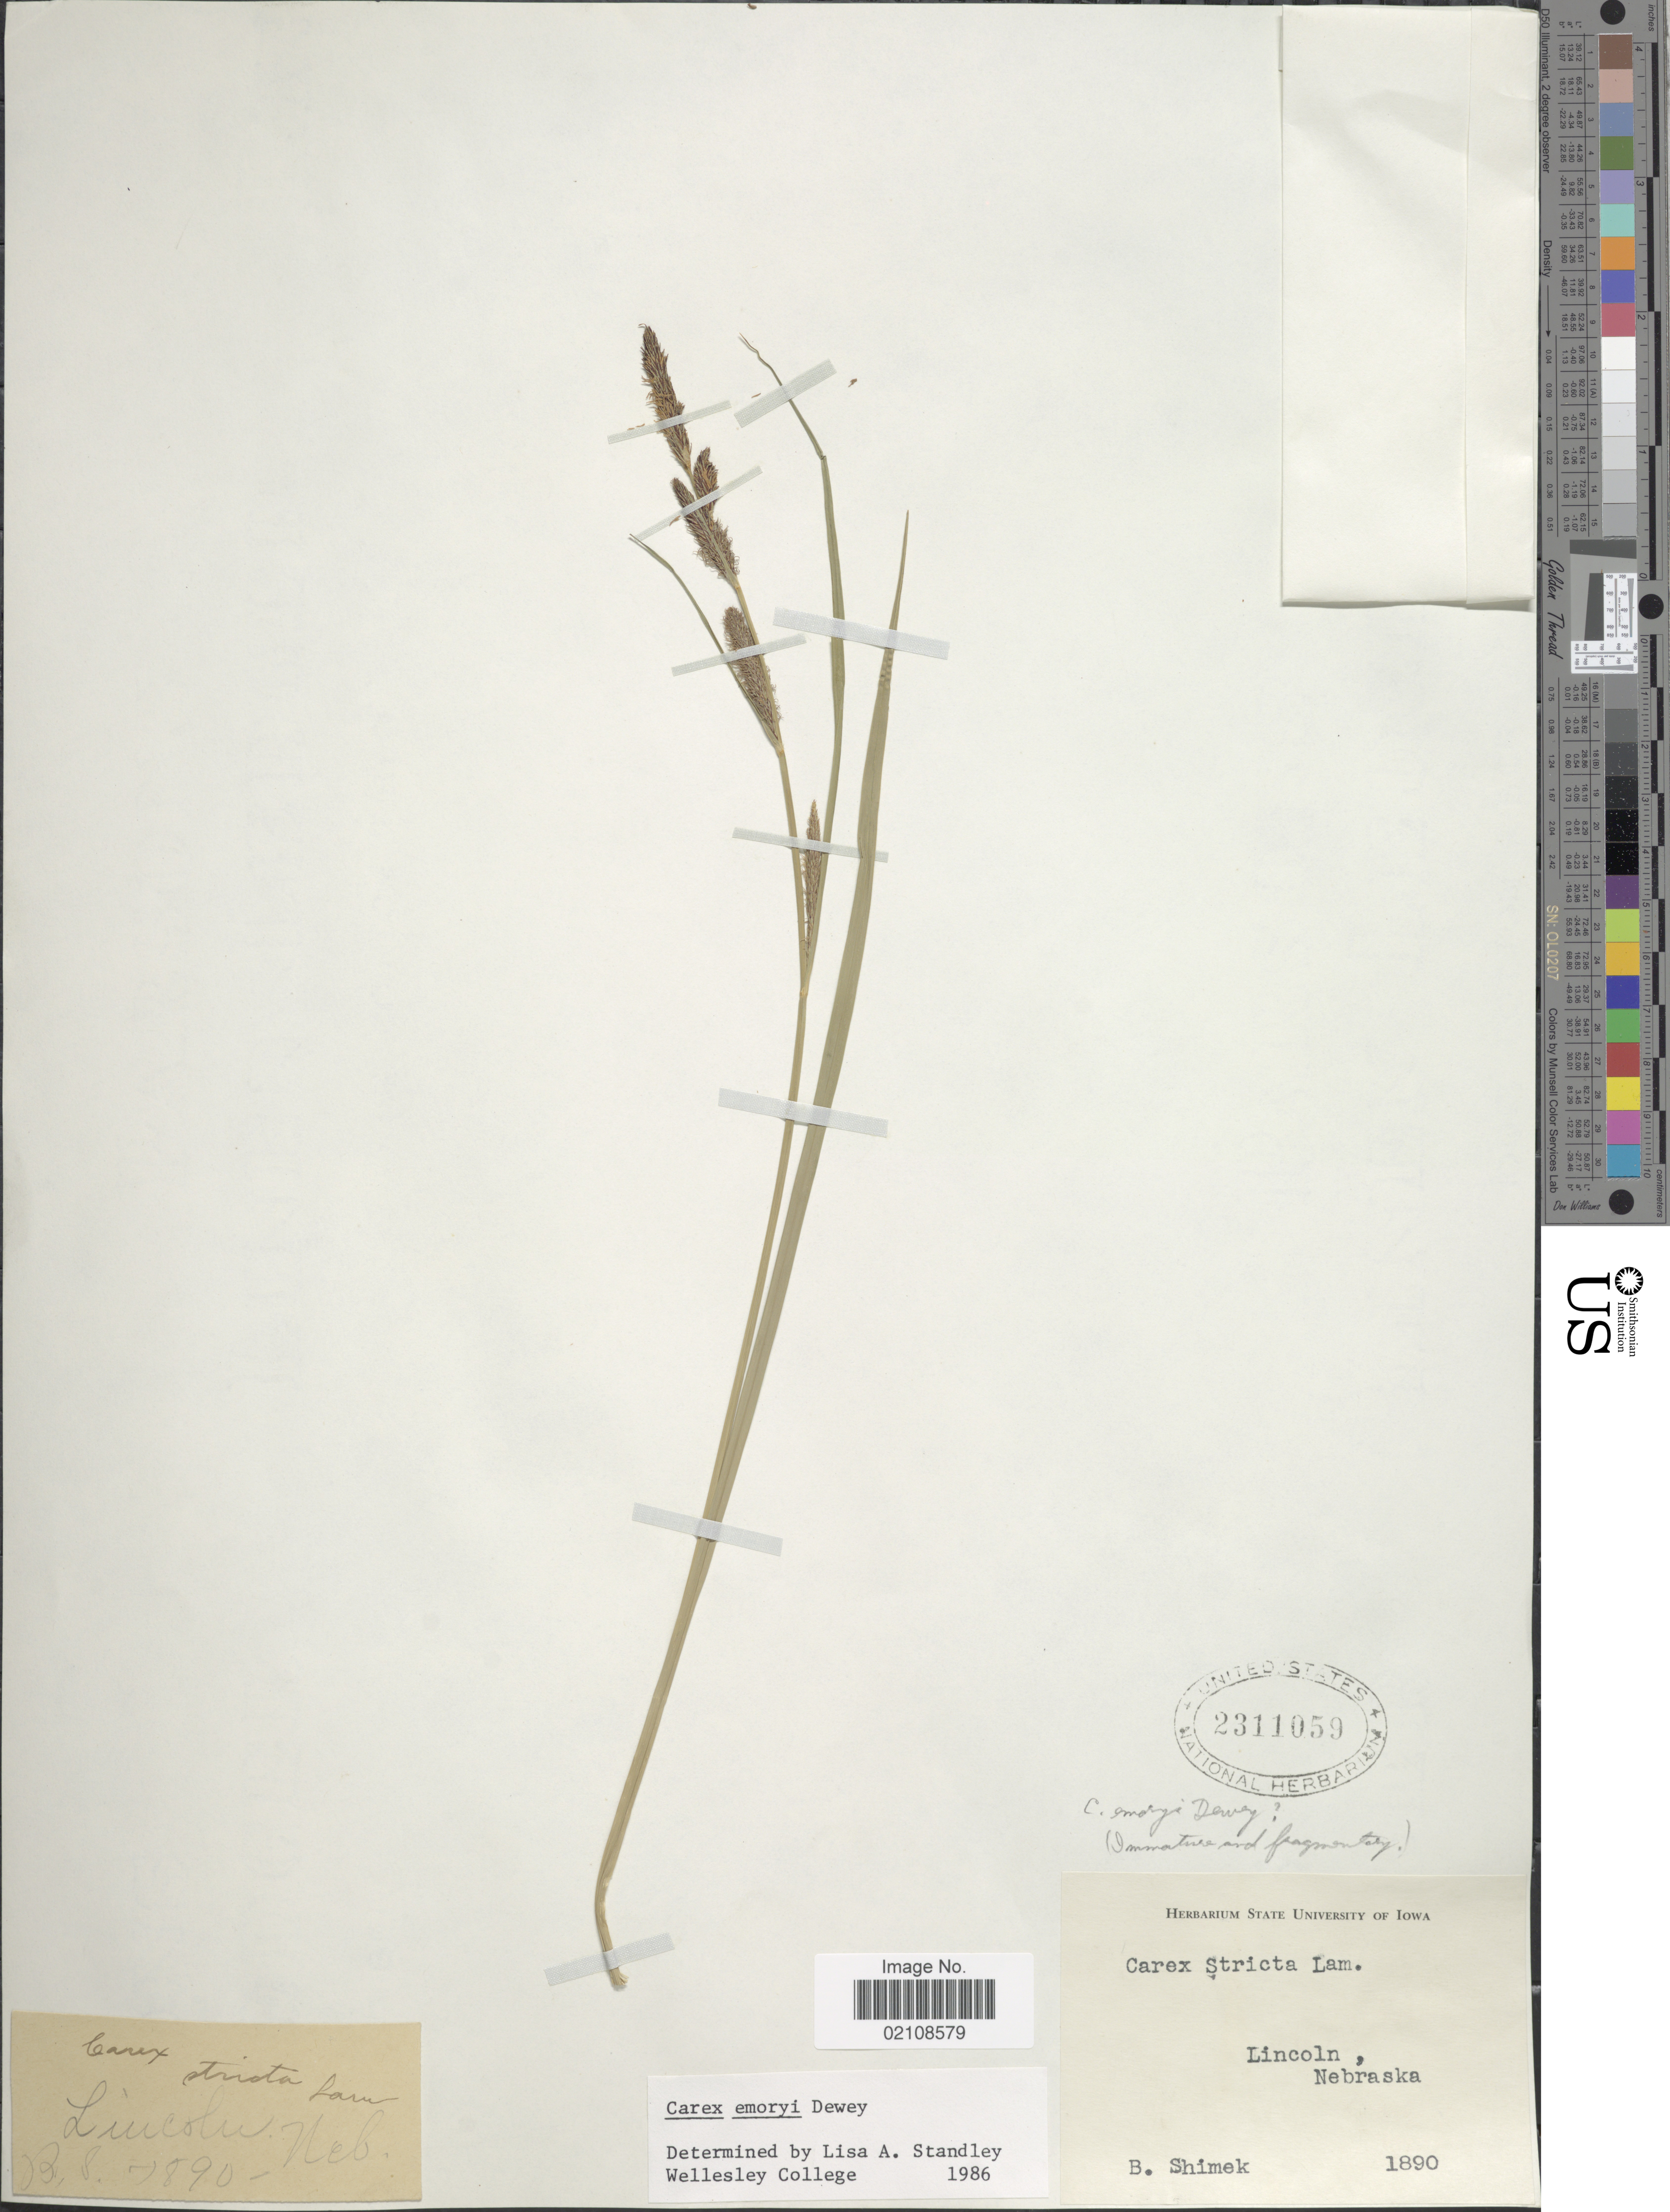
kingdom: Plantae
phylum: Tracheophyta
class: Liliopsida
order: Poales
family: Cyperaceae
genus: Carex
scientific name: Carex emoryi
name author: Dewey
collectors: B. Shimek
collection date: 1890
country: United States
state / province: Nebraska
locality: Lincoln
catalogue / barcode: US 2311059